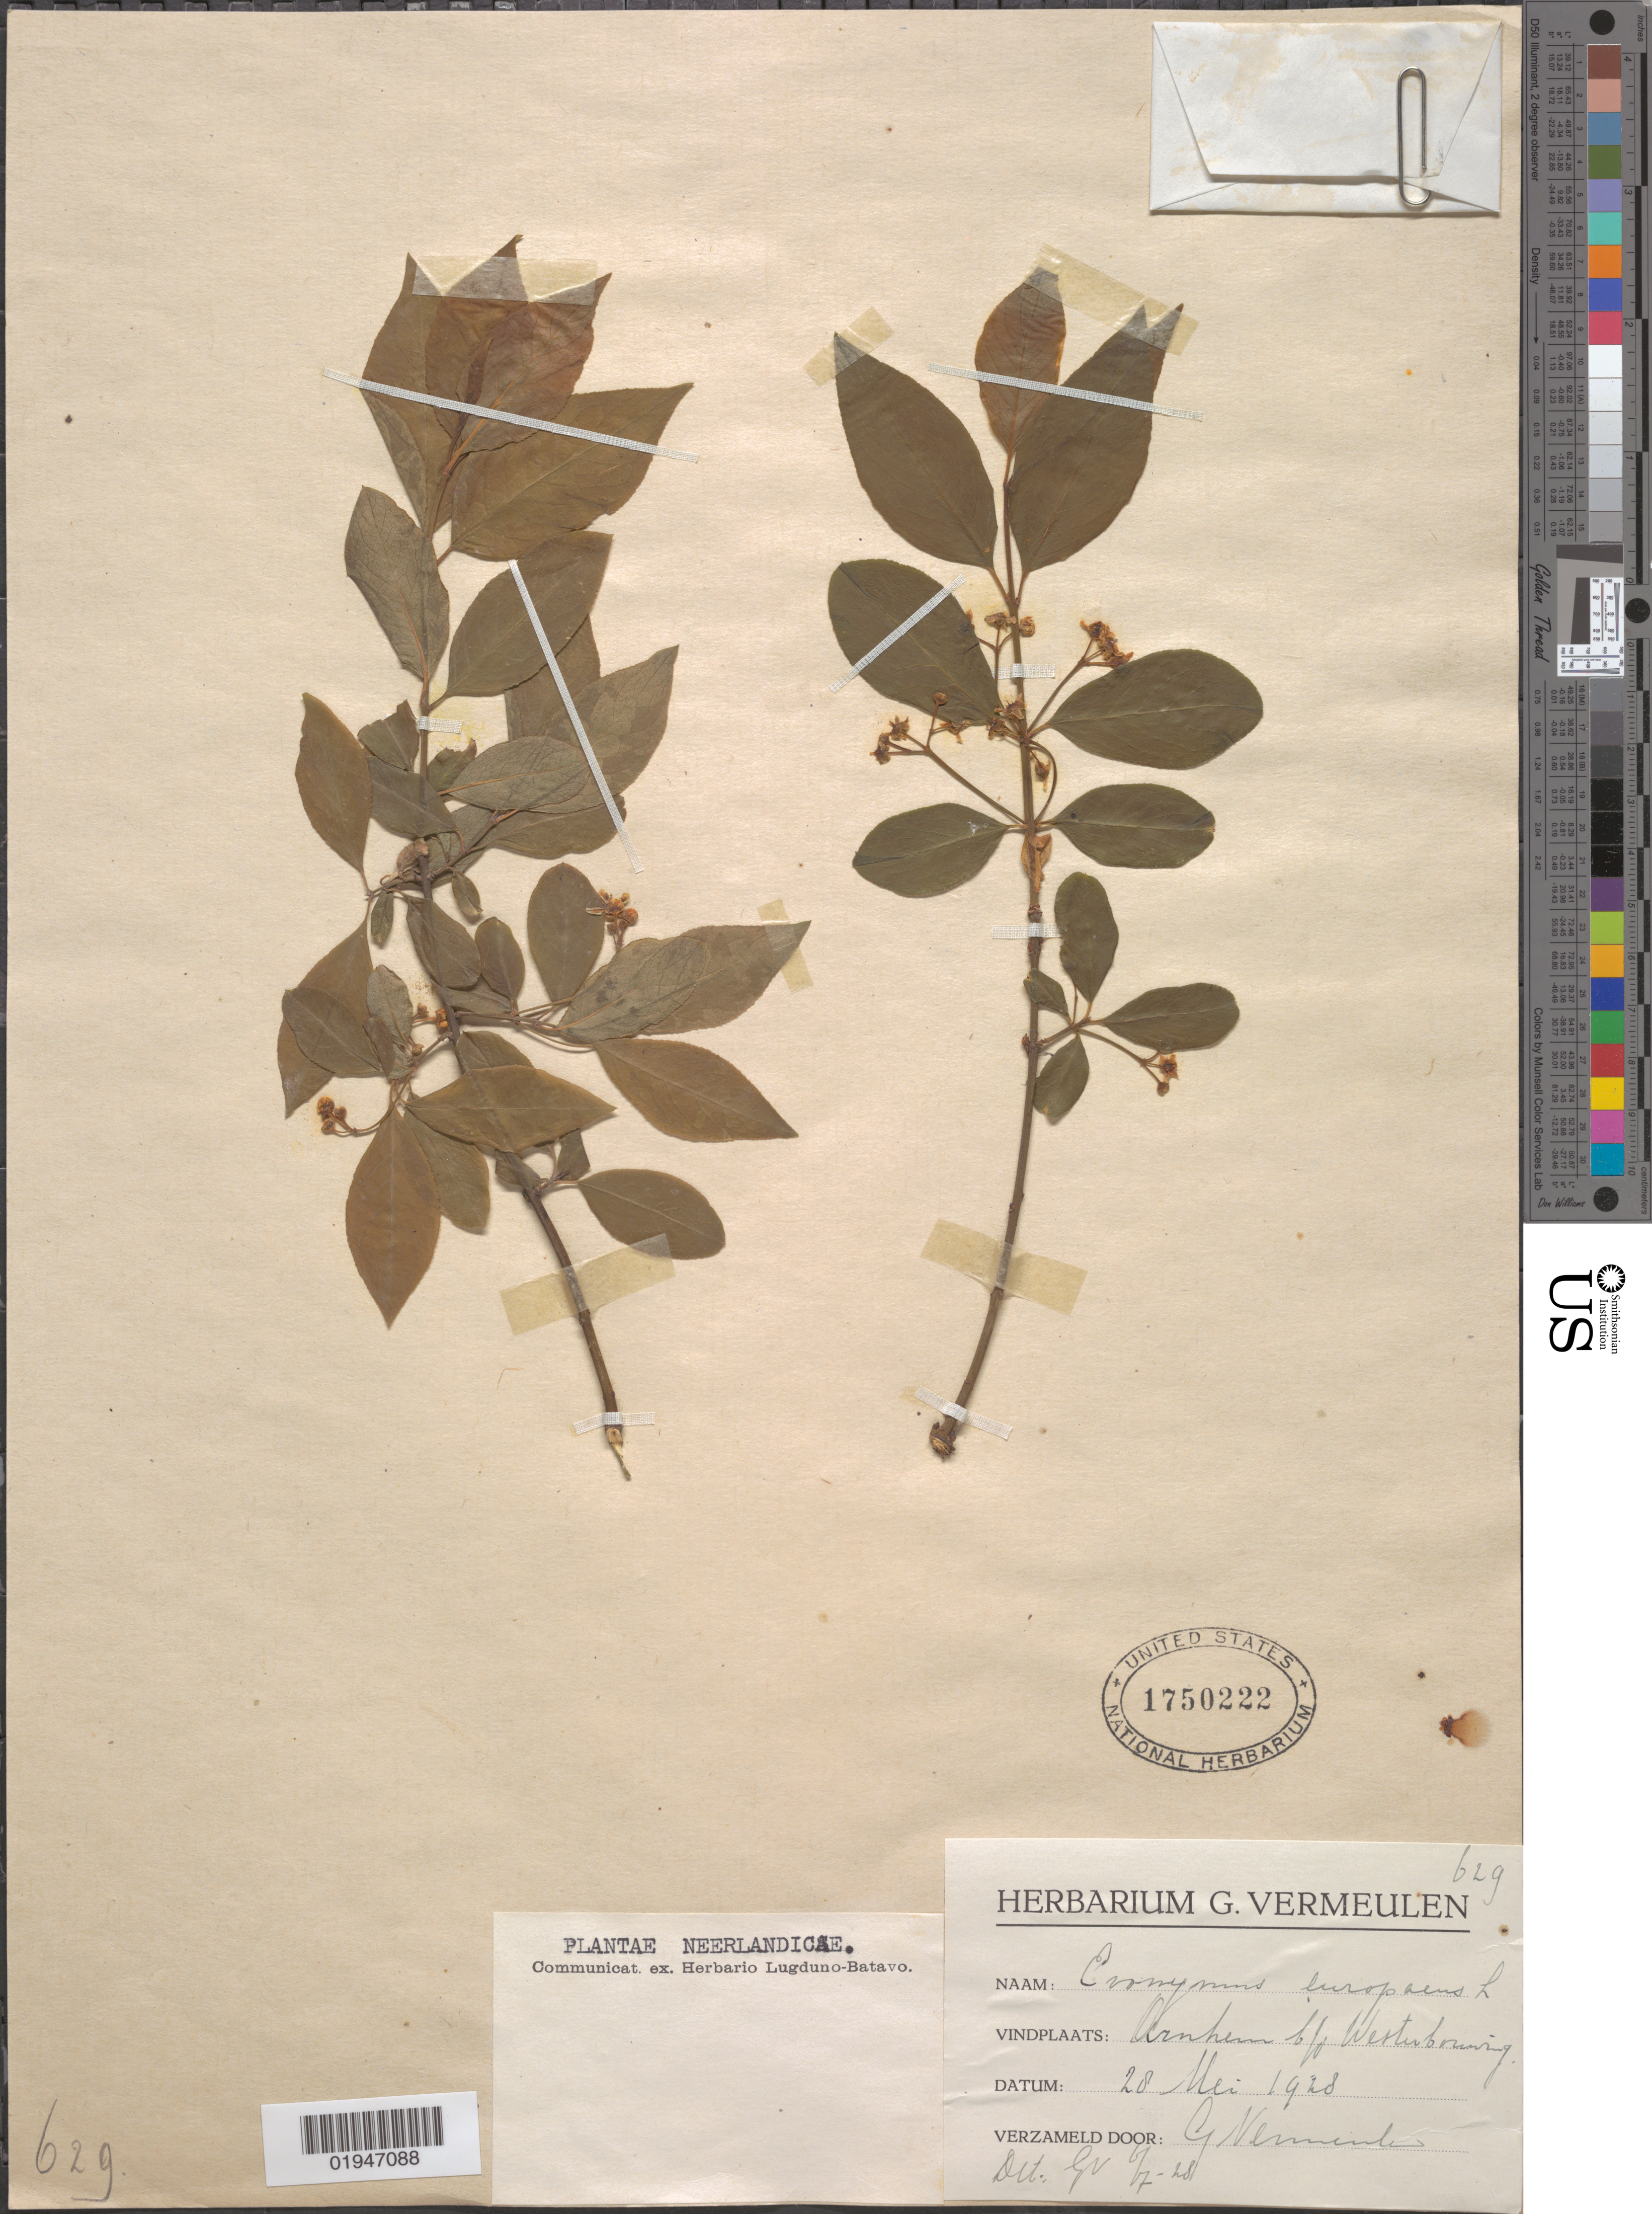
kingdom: Plantae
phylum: Tracheophyta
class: Magnoliopsida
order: Celastrales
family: Celastraceae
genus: Euonymus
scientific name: Euonymus europaeus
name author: L.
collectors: G. Vermeulen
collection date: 1928-05-28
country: Netherlands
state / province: Gelderland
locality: Arnhem b/o Westerbowing [?]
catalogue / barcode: US 1750222